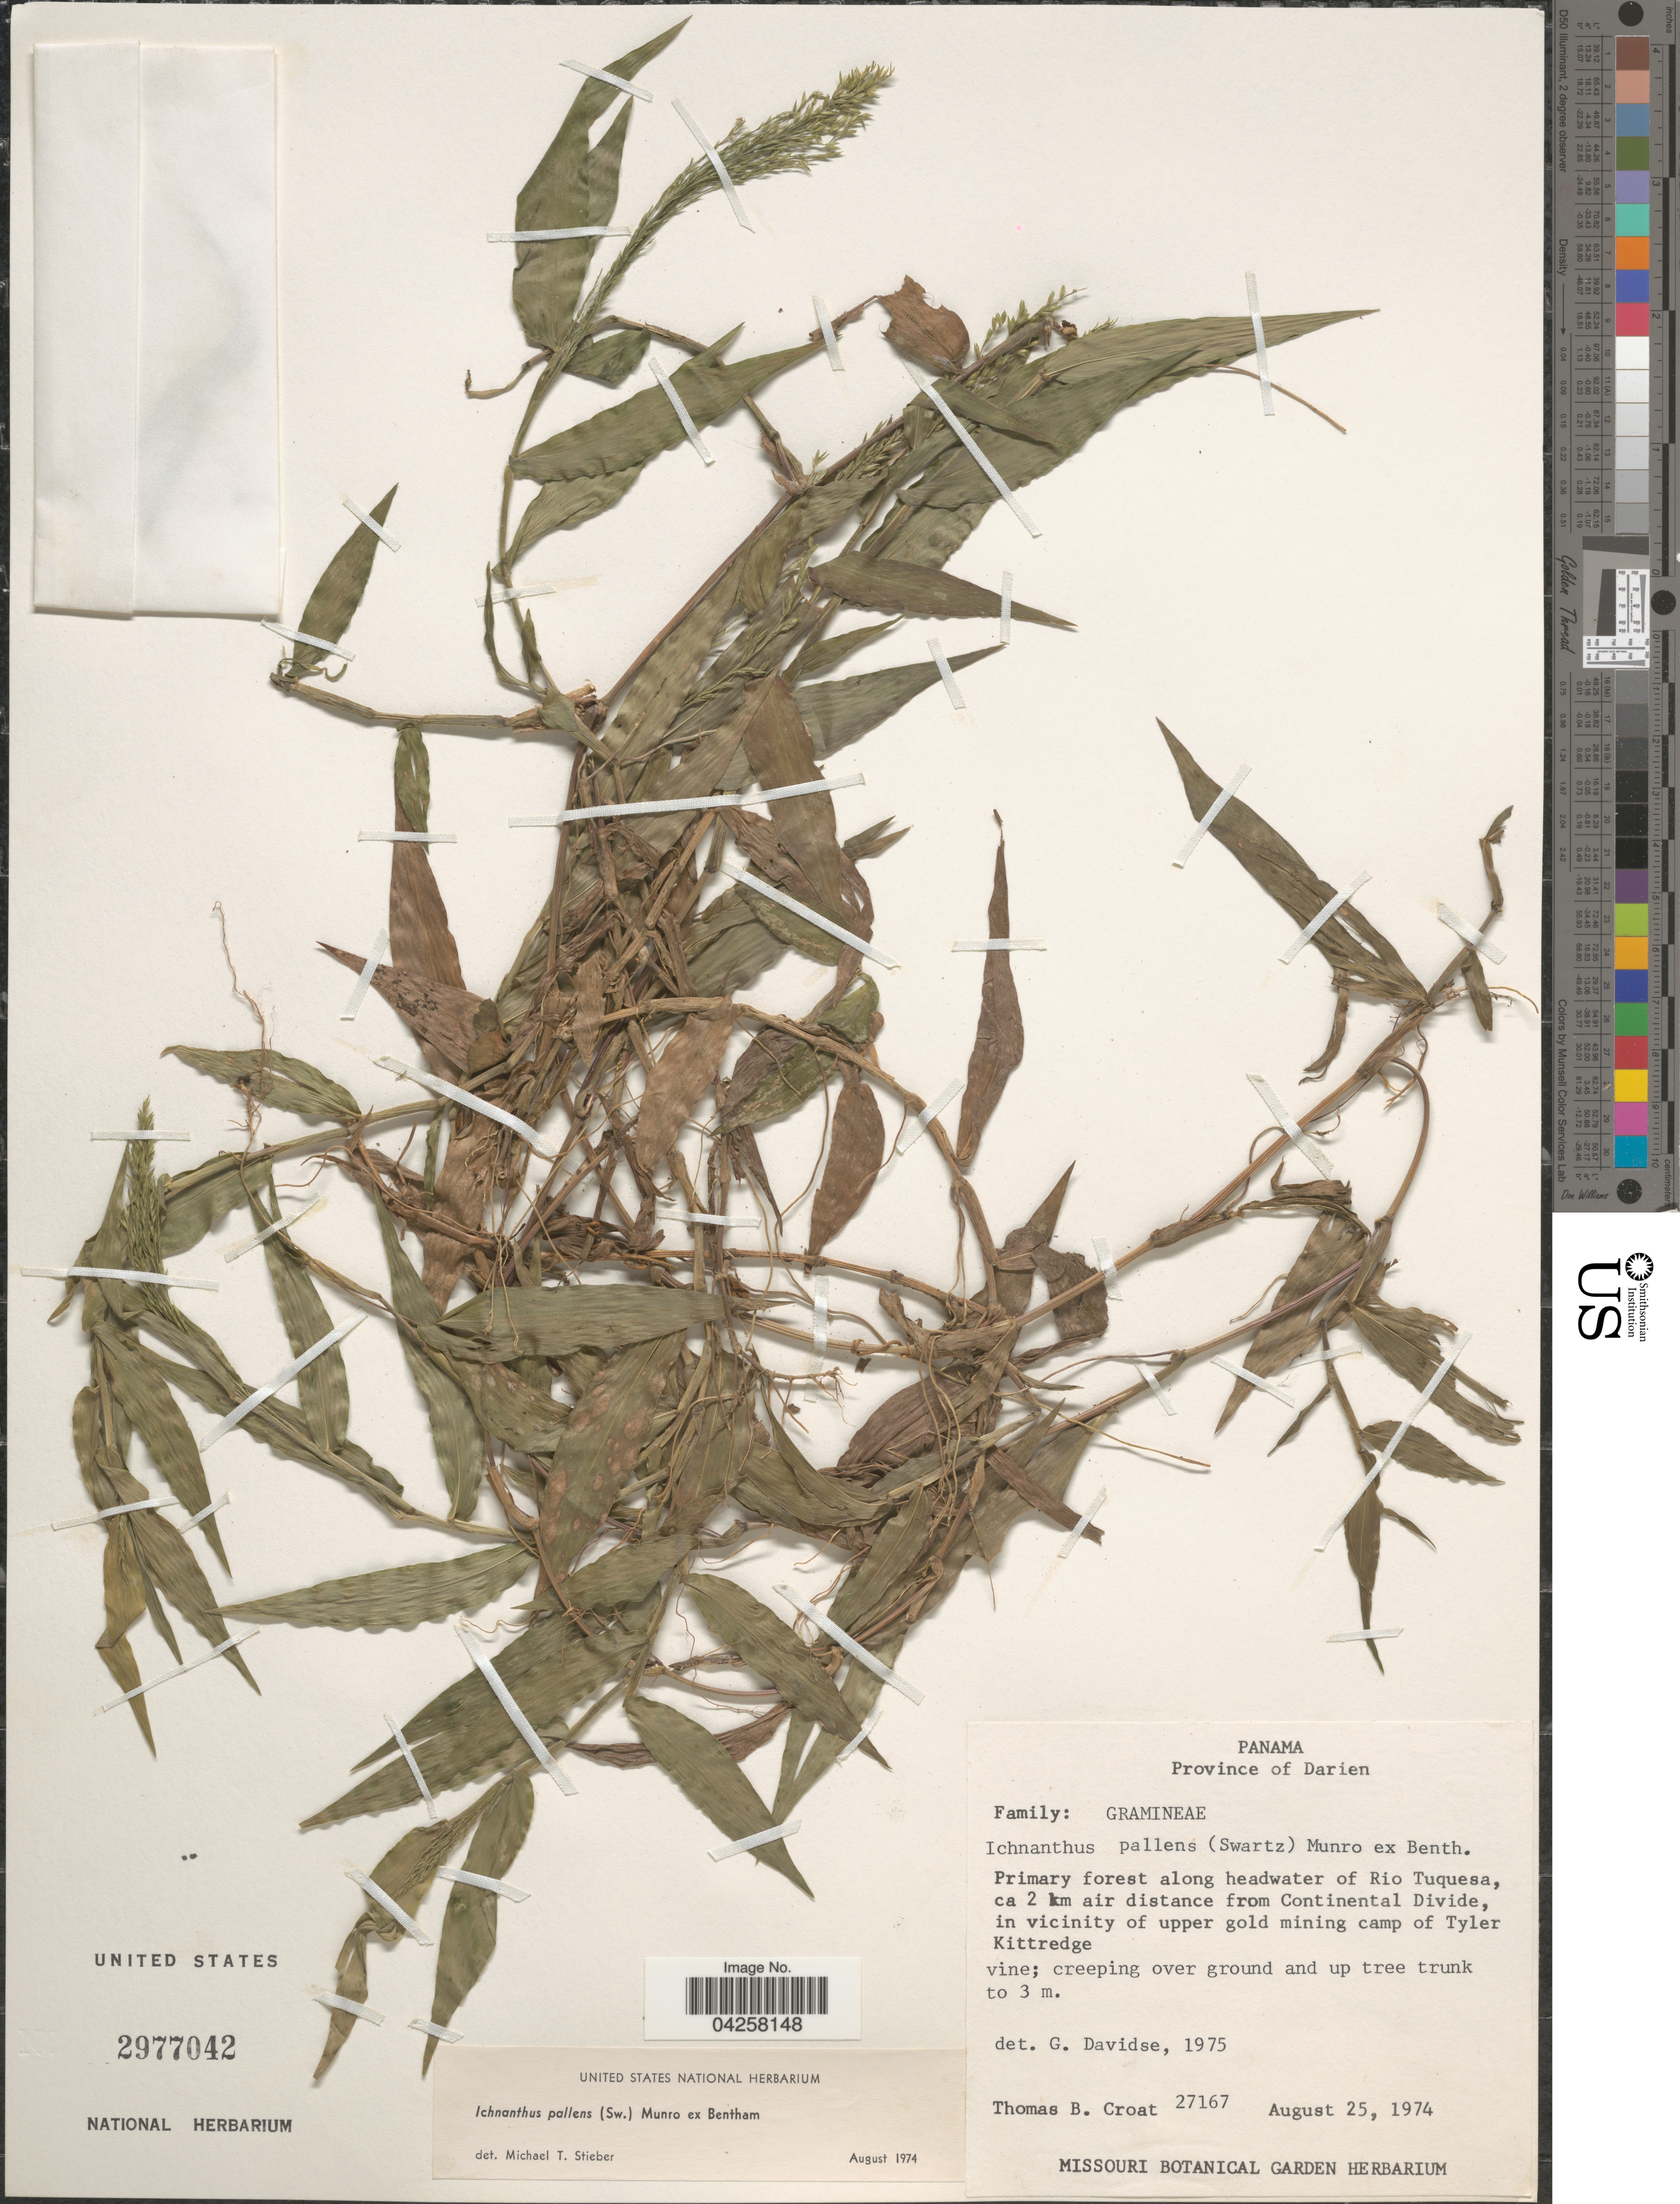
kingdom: Plantae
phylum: Tracheophyta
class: Liliopsida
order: Poales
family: Poaceae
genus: Ichnanthus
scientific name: Ichnanthus pallens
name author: (Sw.) Munro ex Benth.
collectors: T. B. Croat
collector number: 27167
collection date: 1974-08-25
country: Panama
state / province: Darien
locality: Primary forest along headwater of Rio Tuquesa, ca 2 km air distance from Continental Divide, in vicinity of upper gold mining camp of Tyler Kittredge.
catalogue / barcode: US 2977042